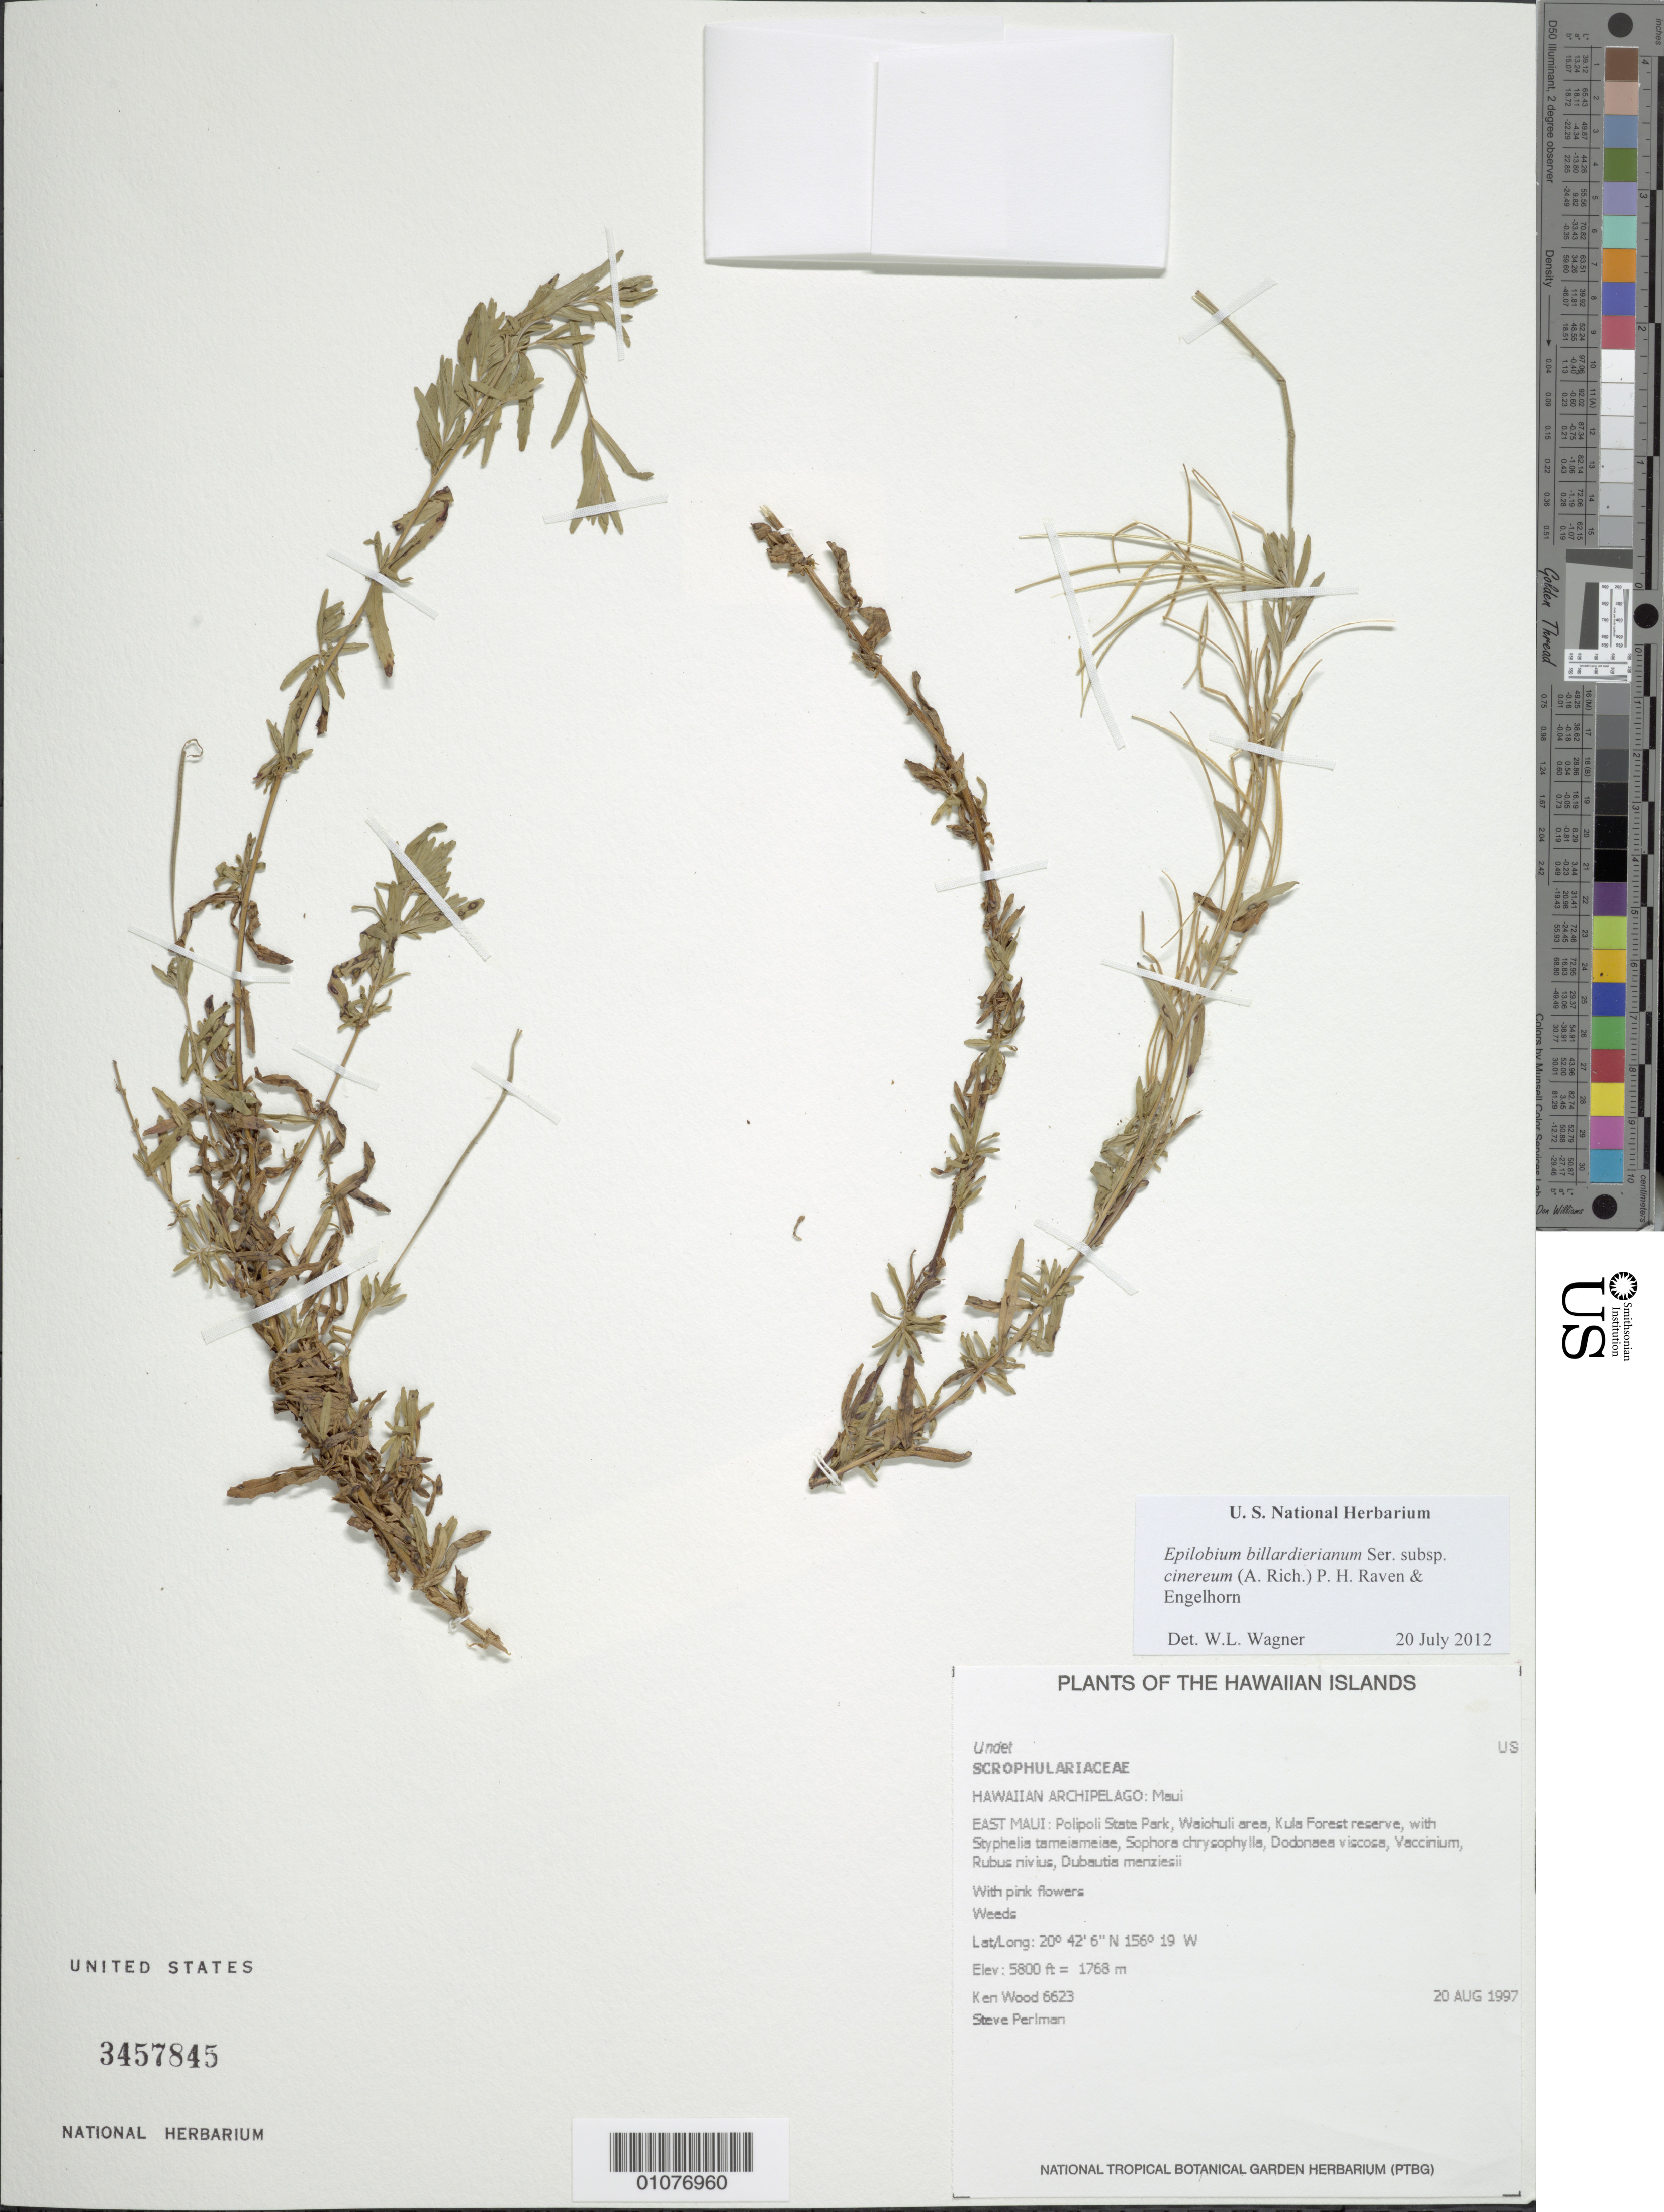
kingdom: Plantae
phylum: Tracheophyta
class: Magnoliopsida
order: Myrtales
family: Onagraceae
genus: Epilobium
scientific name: Epilobium billardiereanum subsp. cinereum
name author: (A. Rich.) P.H. Raven & Engelhorn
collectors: K. R. Wood & S. P. Perlman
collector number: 6623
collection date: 1997-08-20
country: United States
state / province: Hawaii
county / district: Maui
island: Maui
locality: E Maui, Polipoli State Park, Waiohuli area, Kula Forest Reserve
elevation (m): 1768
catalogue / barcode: US 3457845